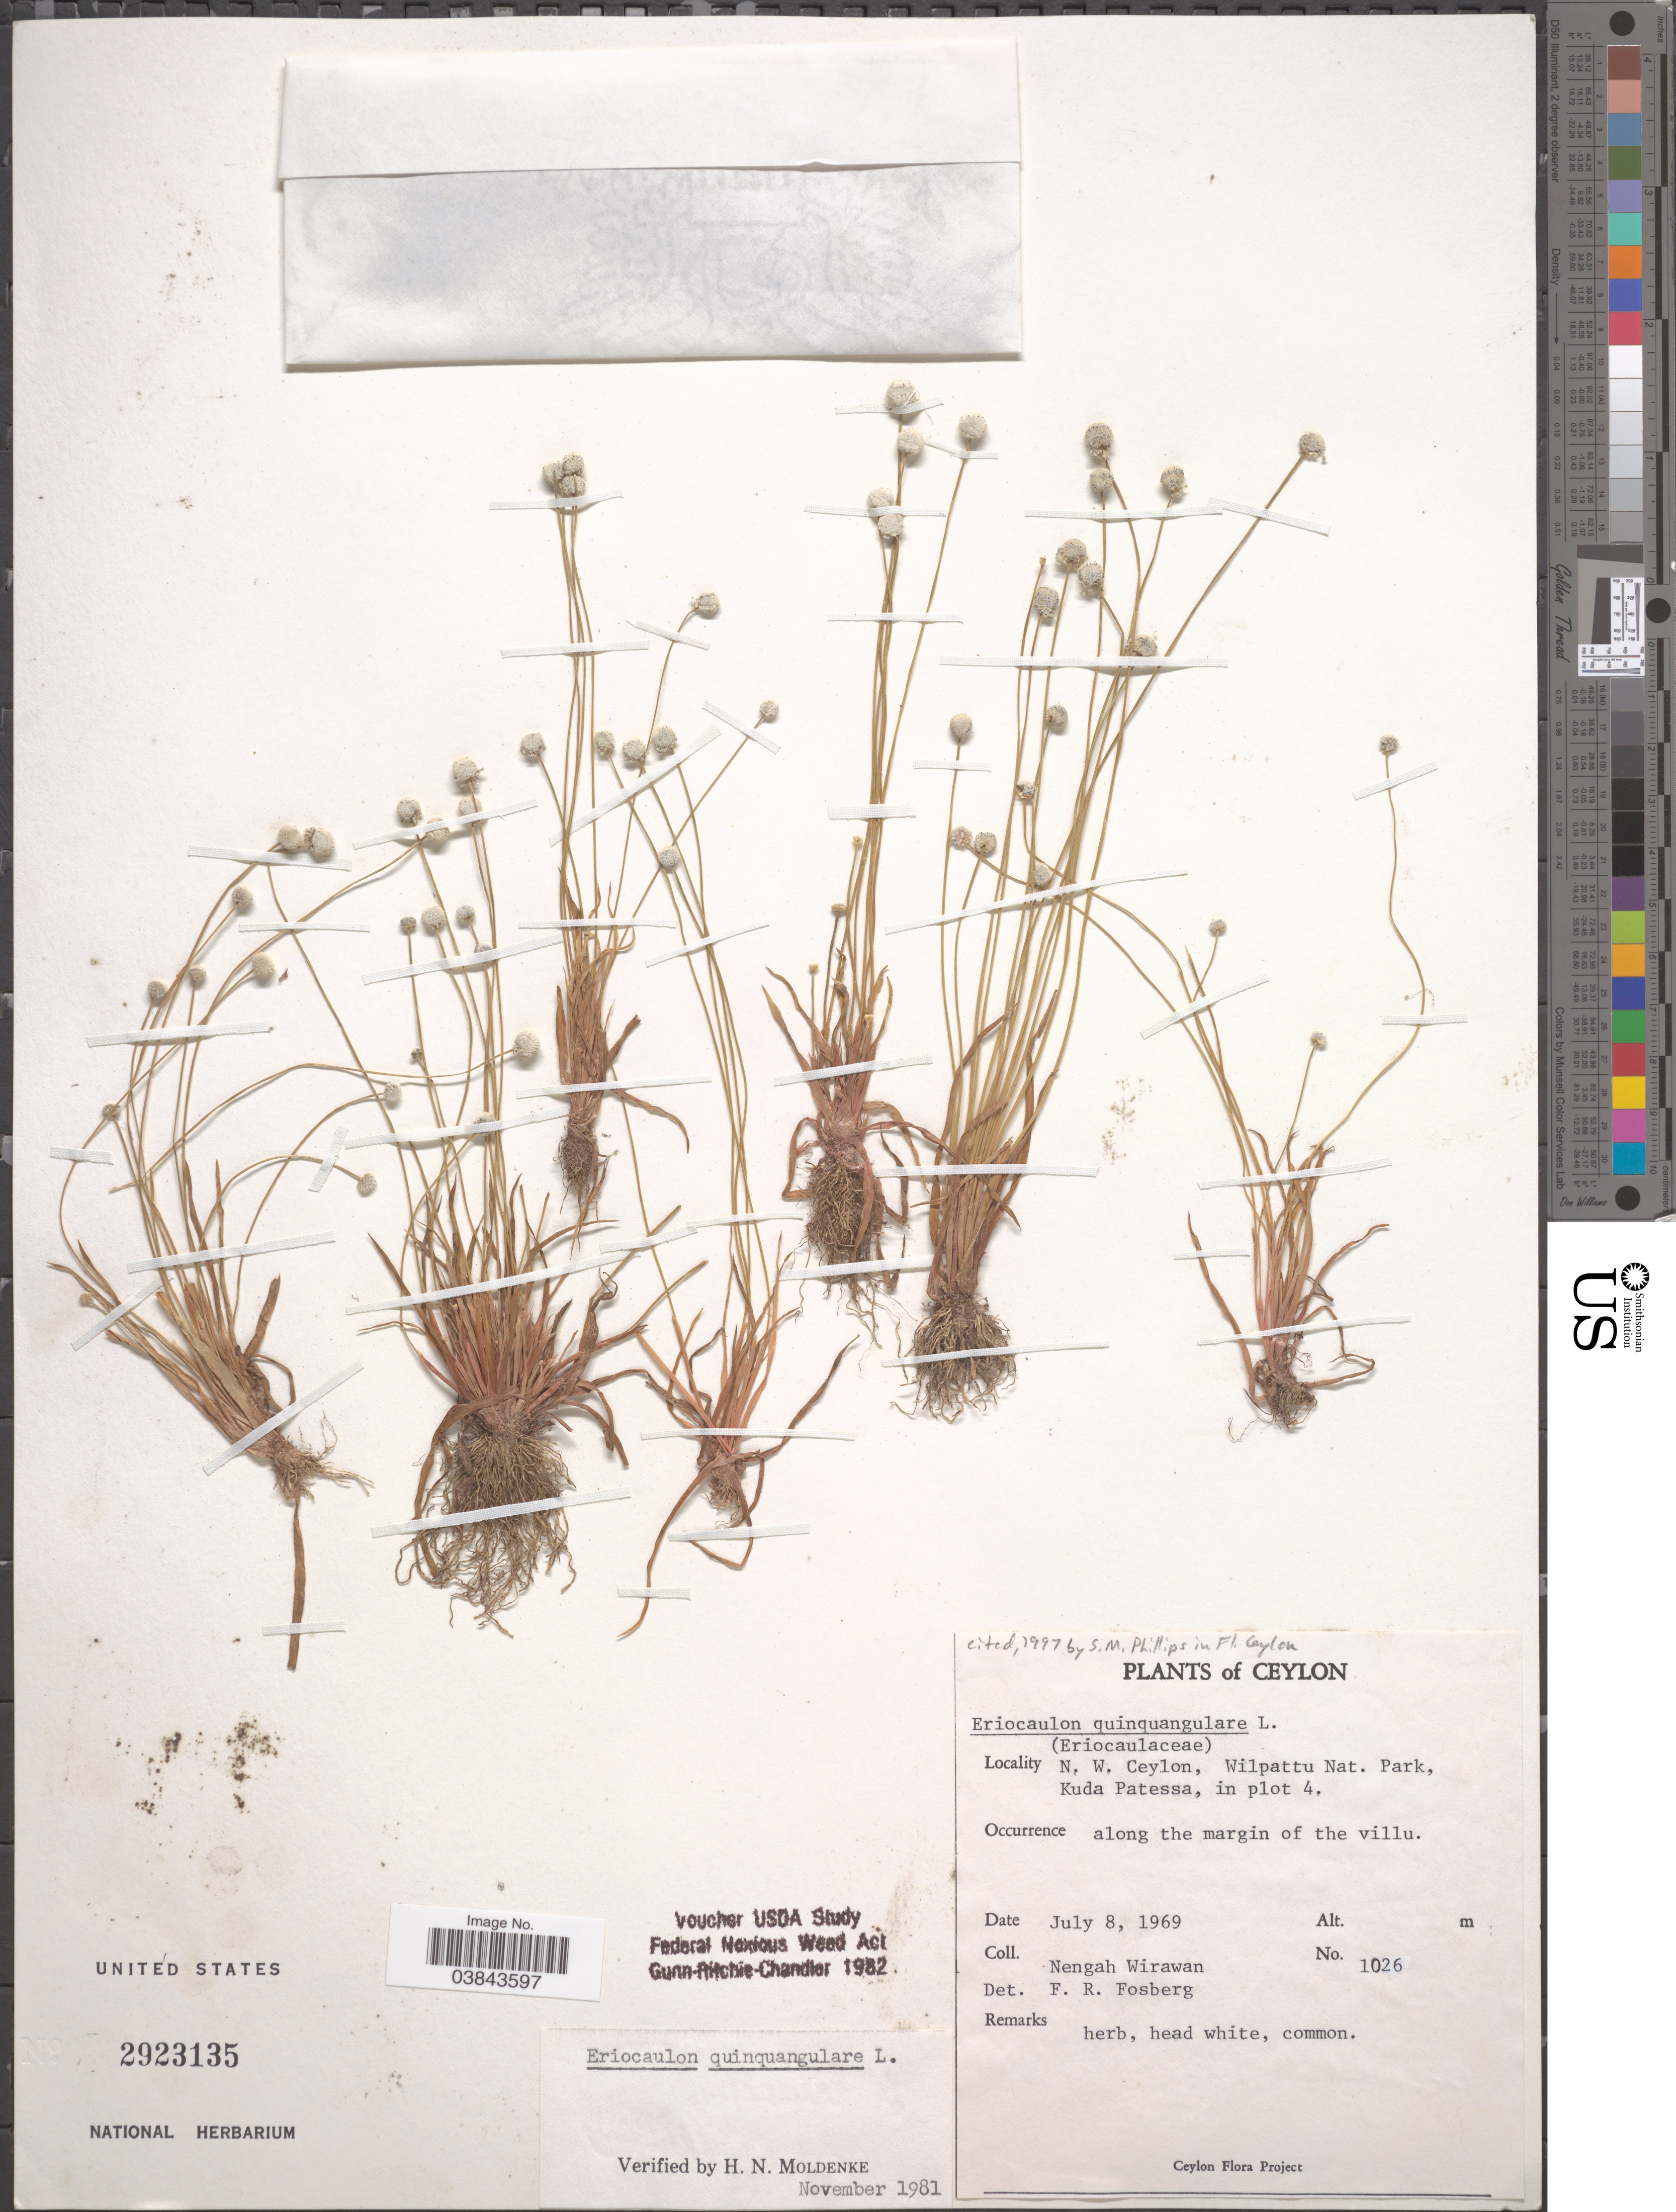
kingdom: Plantae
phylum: Tracheophyta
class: Liliopsida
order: Poales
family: Eriocaulaceae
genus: Eriocaulon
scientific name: Eriocaulon quinquangulare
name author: L.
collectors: N. Wirawan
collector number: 1026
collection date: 1969-07-08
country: Sri Lanka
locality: Ceylon. N. W. Ceylon, Wilpattu Nat. Park, Kuda Patessa, in plot 4.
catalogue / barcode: US 2923135